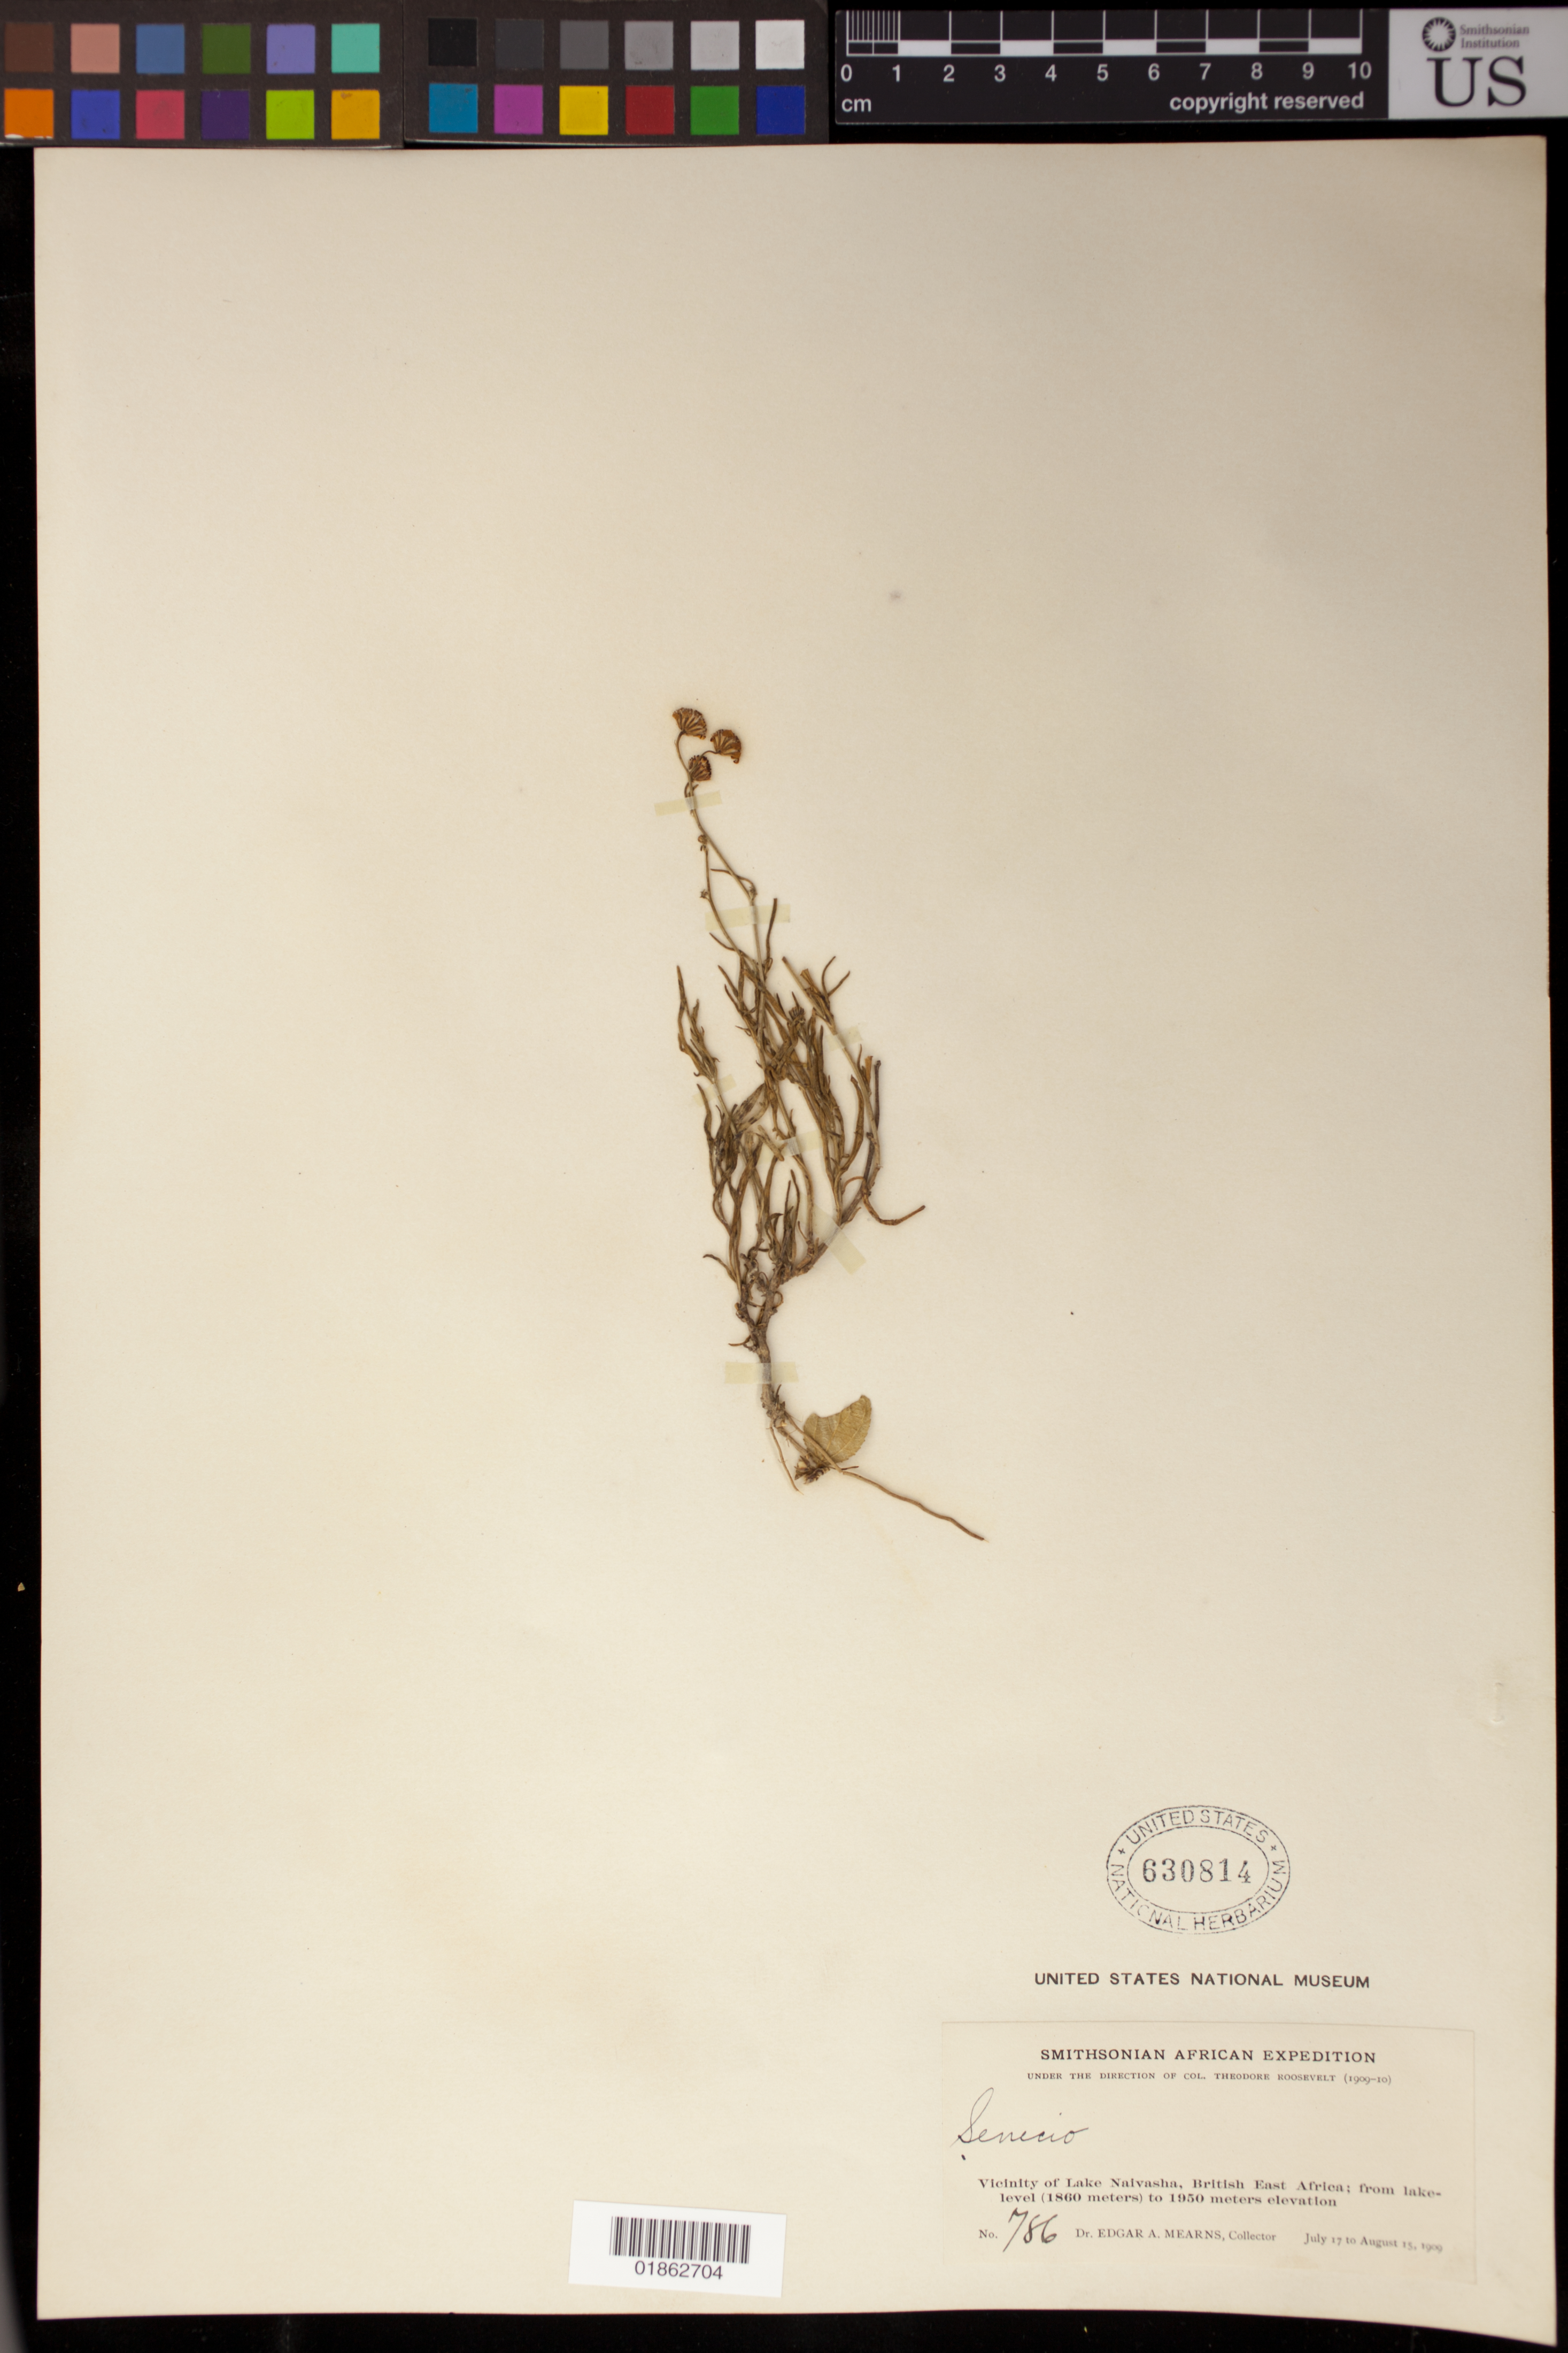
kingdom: Plantae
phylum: Tracheophyta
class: Magnoliopsida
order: Asterales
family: Asteraceae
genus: Senecio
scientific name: Senecio sp.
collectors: E. A. Mearns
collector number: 786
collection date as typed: July 17 to August 15, 1909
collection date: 1909-07-17/1909-08-15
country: Kenya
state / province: Nakuru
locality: Vicinity of Lake Naivasha, British East Africa.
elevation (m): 1860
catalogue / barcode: US 630814